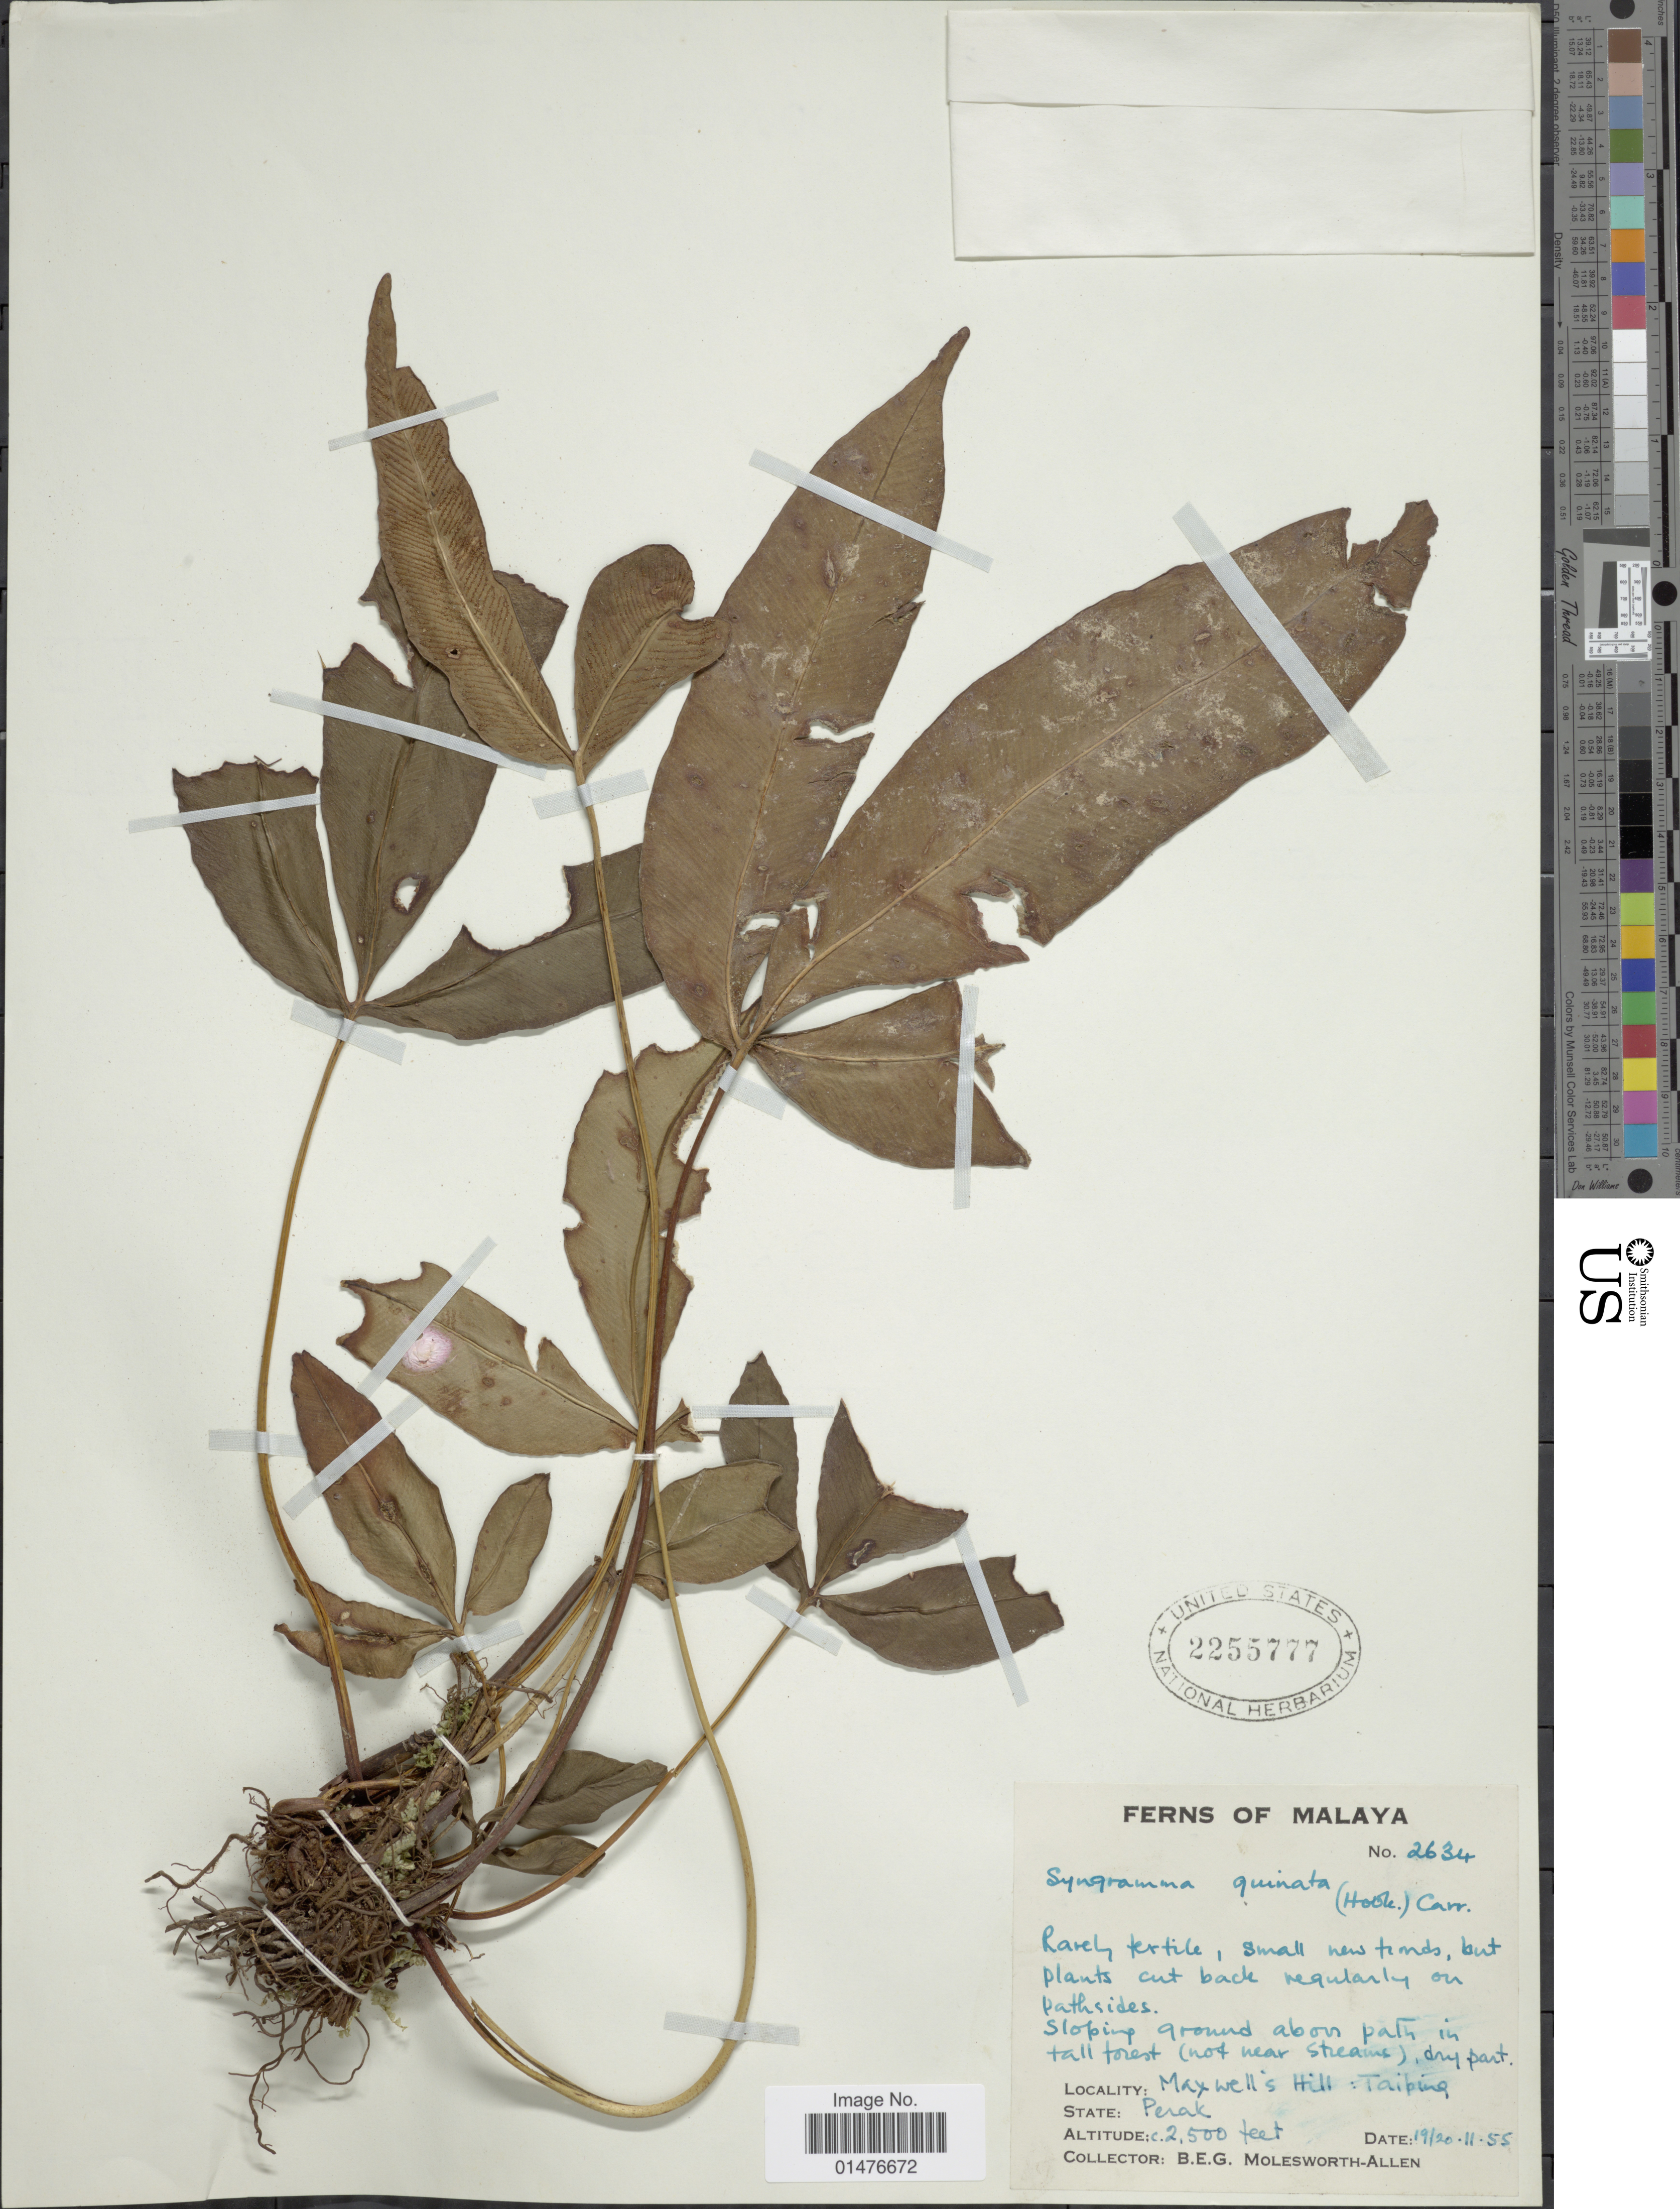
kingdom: Plantae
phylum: Tracheophyta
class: Polypodiopsida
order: Polypodiales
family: Pteridaceae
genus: Syngramma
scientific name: Syngramma quinata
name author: (Hook.) Carruth.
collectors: B. E. G. Molesworth-Allen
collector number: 2634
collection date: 1955-11-19/1955-11-20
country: Malaysia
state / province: Perak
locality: Maxwell's Hill : Taiping, Malaya, State: Perak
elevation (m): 762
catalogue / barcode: US 2255777